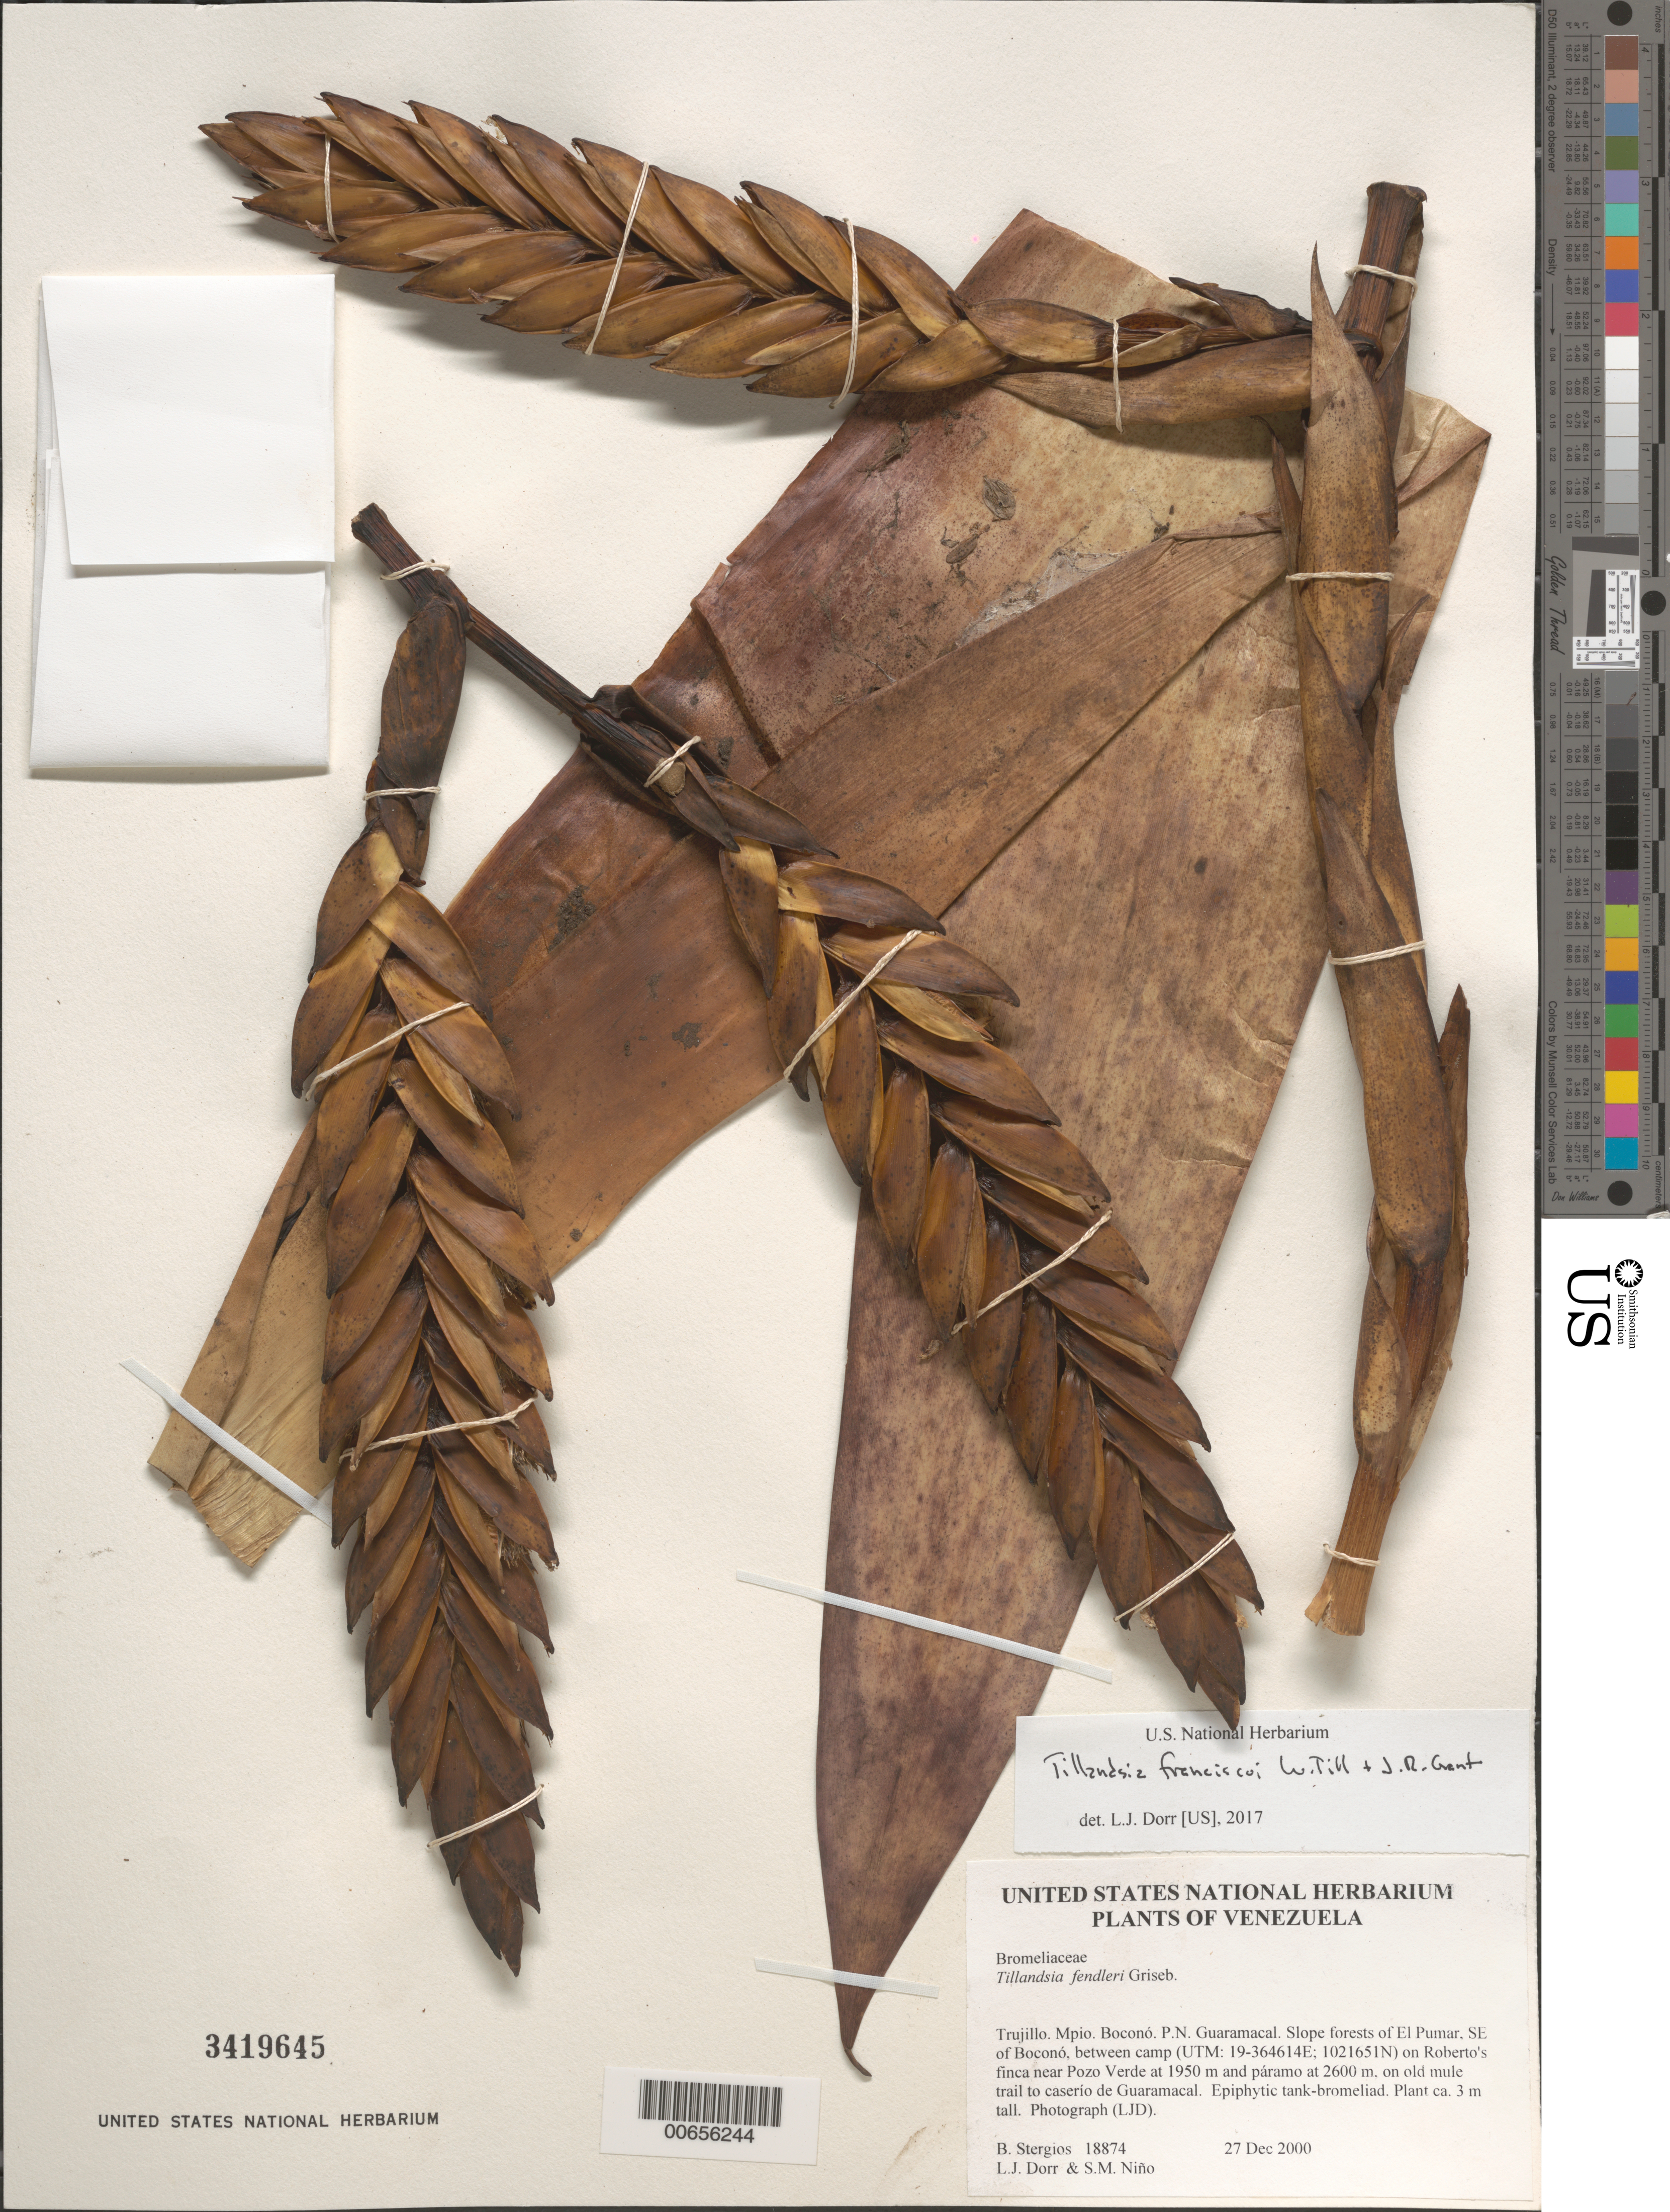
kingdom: Plantae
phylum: Tracheophyta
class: Liliopsida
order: Poales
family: Bromeliaceae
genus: Tillandsia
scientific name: Tillandsia francisci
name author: W. Till & J.R. Grant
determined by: Dorr, L. J., (BOT), Smithsonian Institution - National Museum of Natural History (UNITED STATES)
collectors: B. G. Stergios, L. J. Dorr & S. M. Niño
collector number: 18874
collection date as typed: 27 Dec 2000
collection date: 2000-12-27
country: Venezuela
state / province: Trujillo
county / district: Boconó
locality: Parque Nacional Guaramacal. El Pumar, SE of Boconó, between camp on Roberto's finca near Pozo Verde at 1950 m and páramo at 2600 m, on old mule trail to caserío de Guaramacal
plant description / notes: PORT, SEL, US, VEN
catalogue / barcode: US 3419645